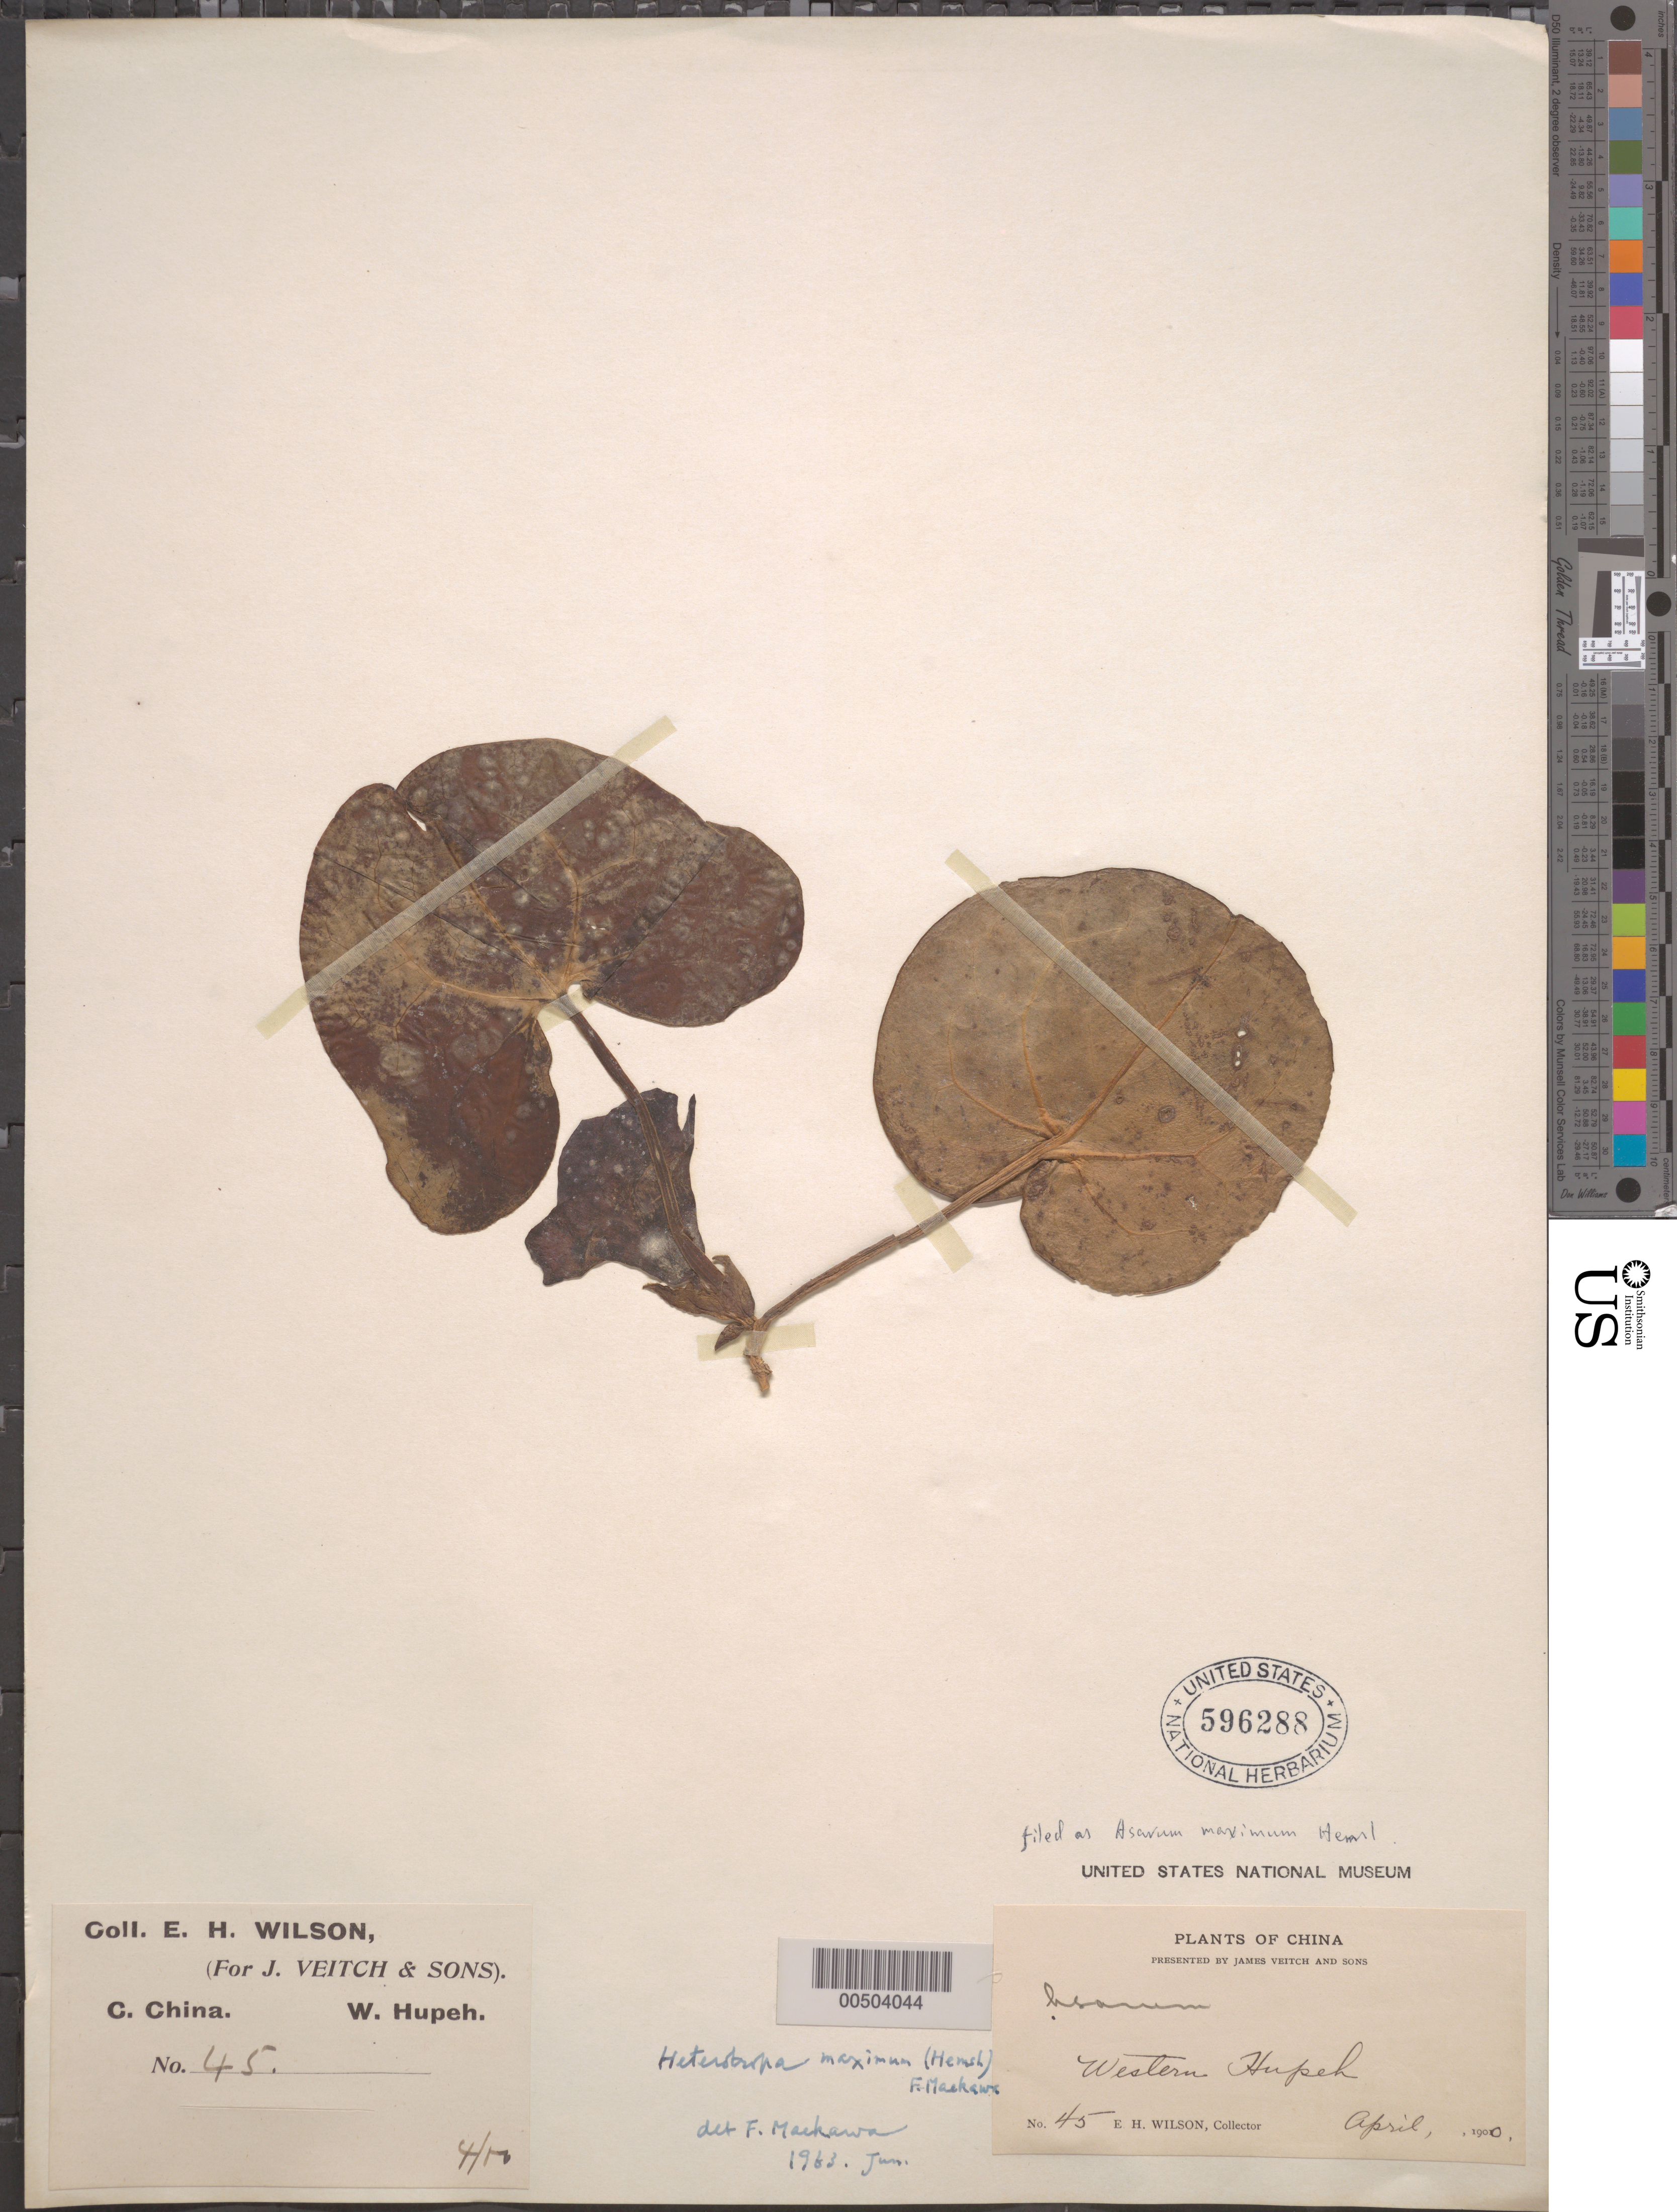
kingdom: Plantae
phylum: Tracheophyta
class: Magnoliopsida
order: Piperales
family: Aristolochiaceae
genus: Asarum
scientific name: Asarum maximum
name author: Hemsl.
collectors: E. H. Wilson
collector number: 45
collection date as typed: Apr 1900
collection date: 1900-04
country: China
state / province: Hubei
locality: Western Hupeh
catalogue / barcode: US 596288